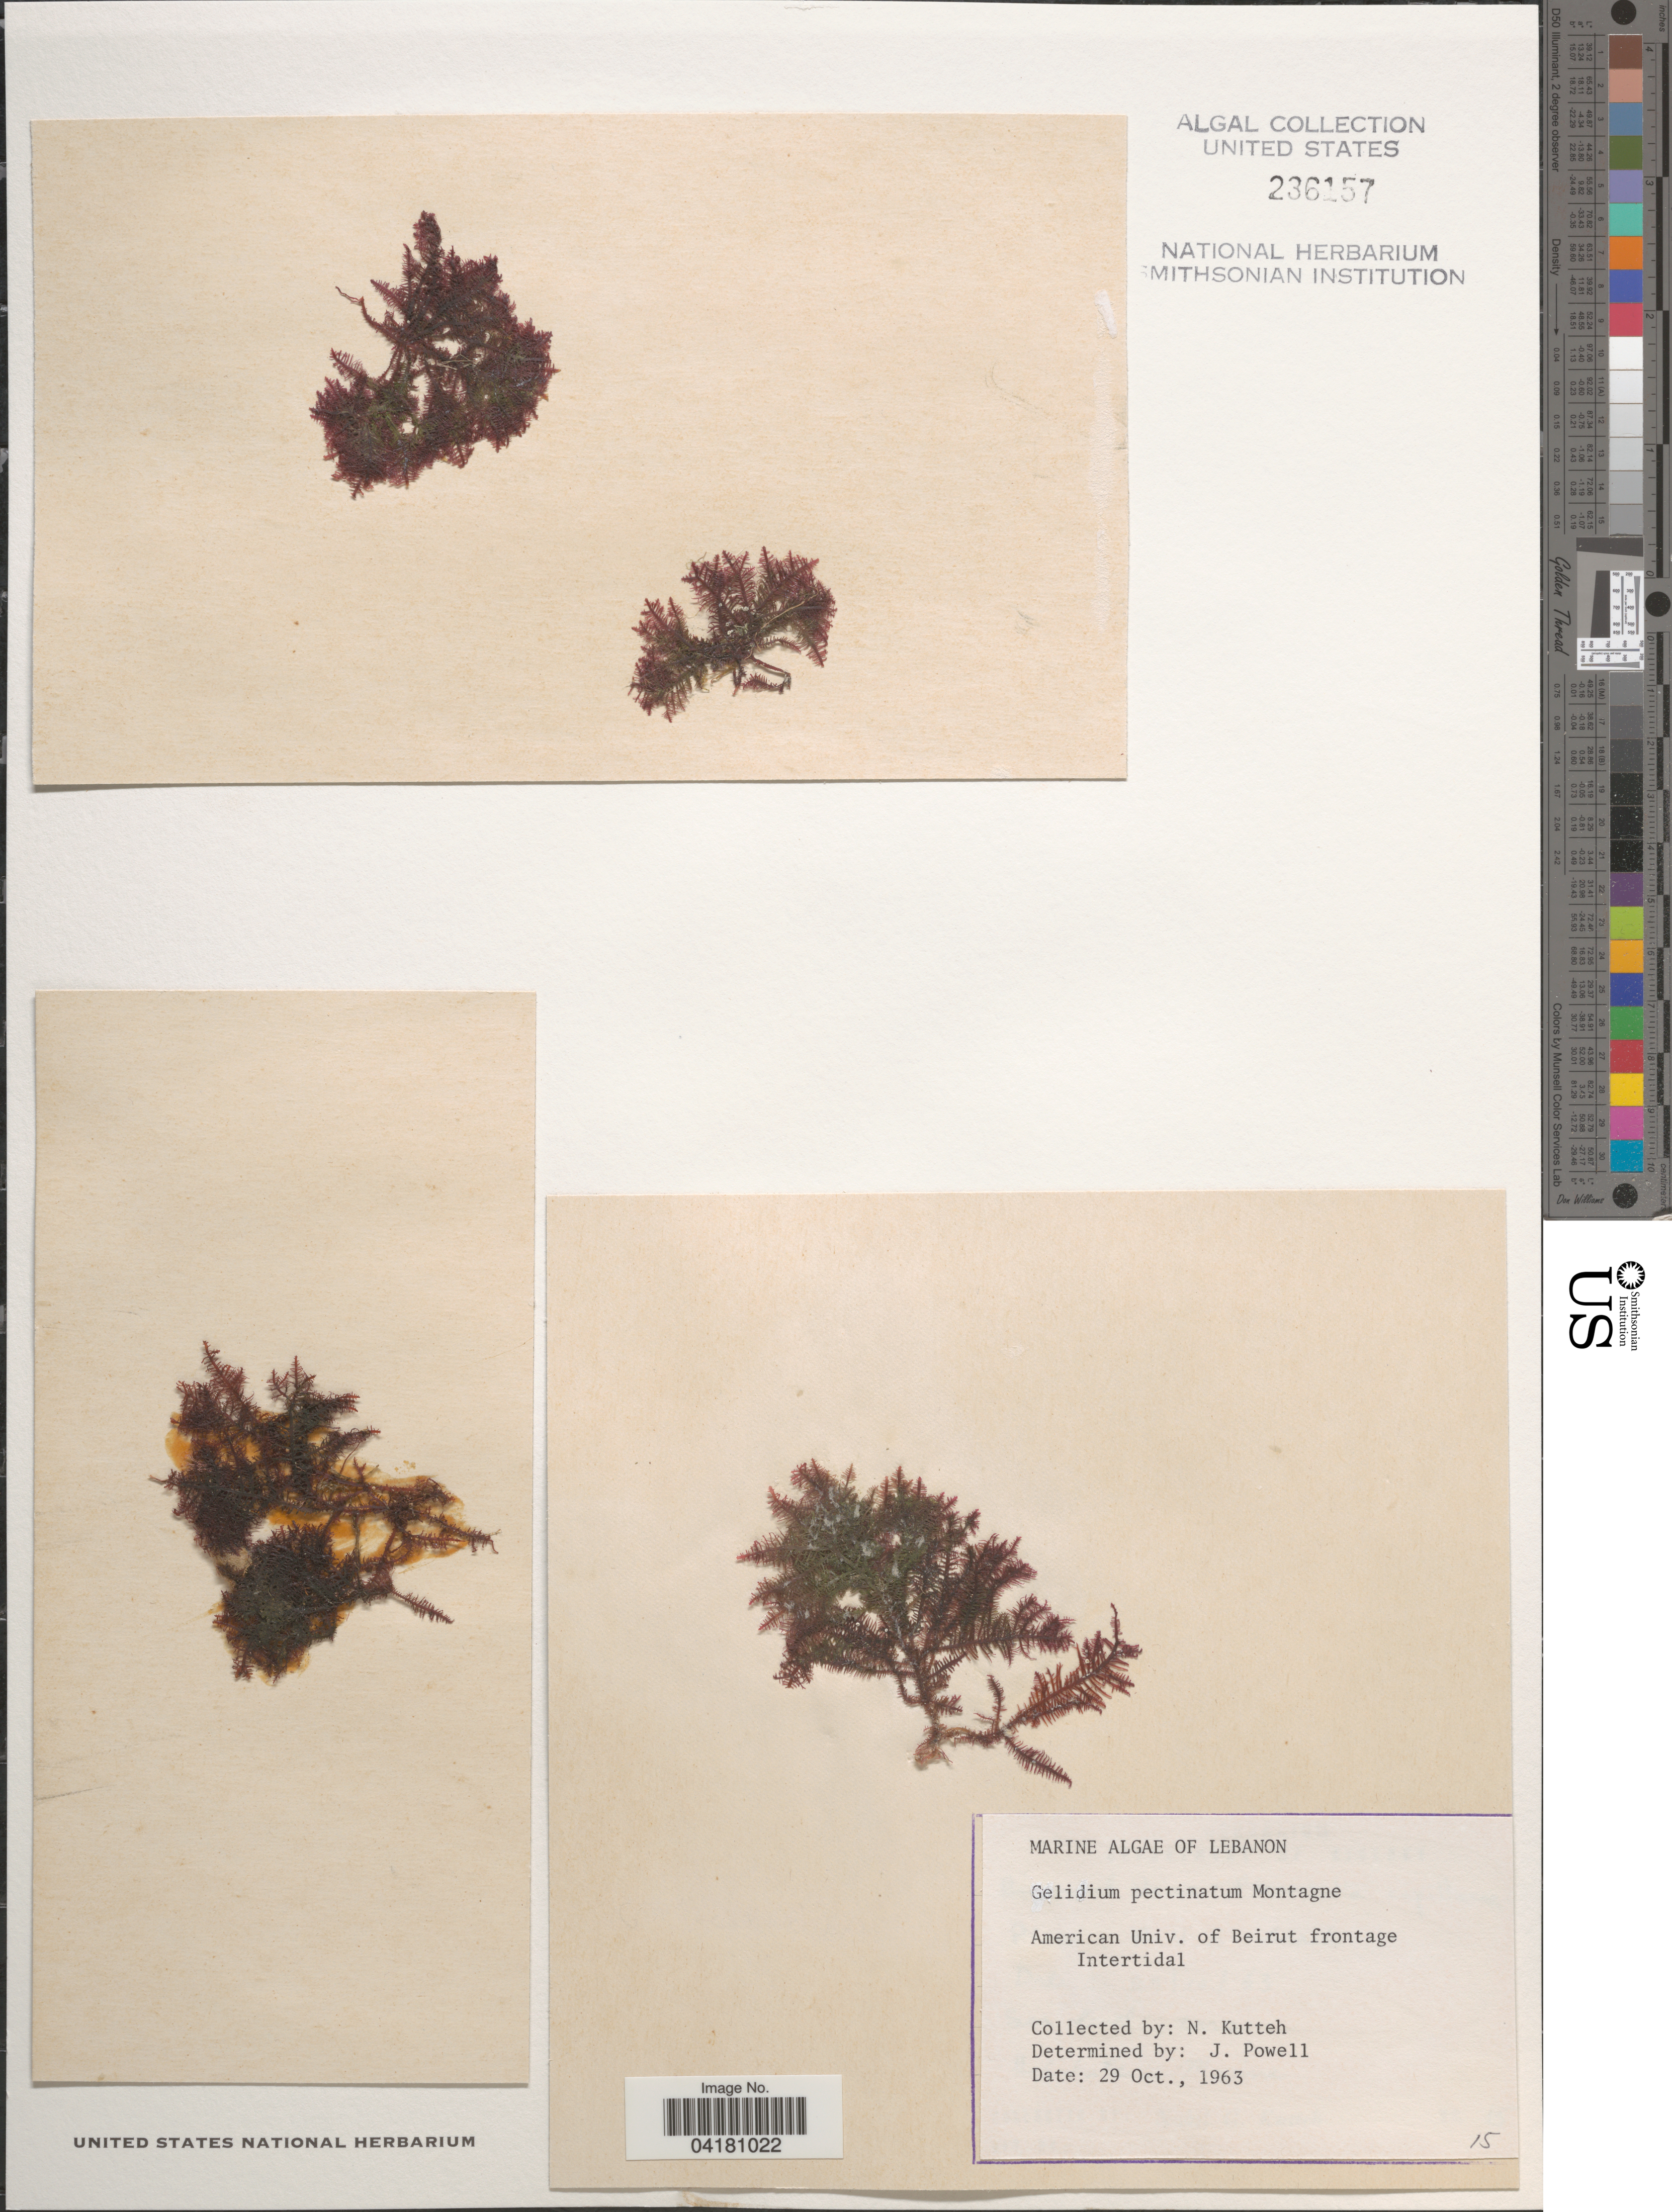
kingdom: Plantae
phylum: Rhodophyta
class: Florideophyceae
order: Gelidiales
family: Gelidiaceae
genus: Gelidium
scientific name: Gelidium pectinatum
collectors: N. Kutteh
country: Lebanon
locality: American Univ. of Beirut frontage Intertidal.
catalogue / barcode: US 236157